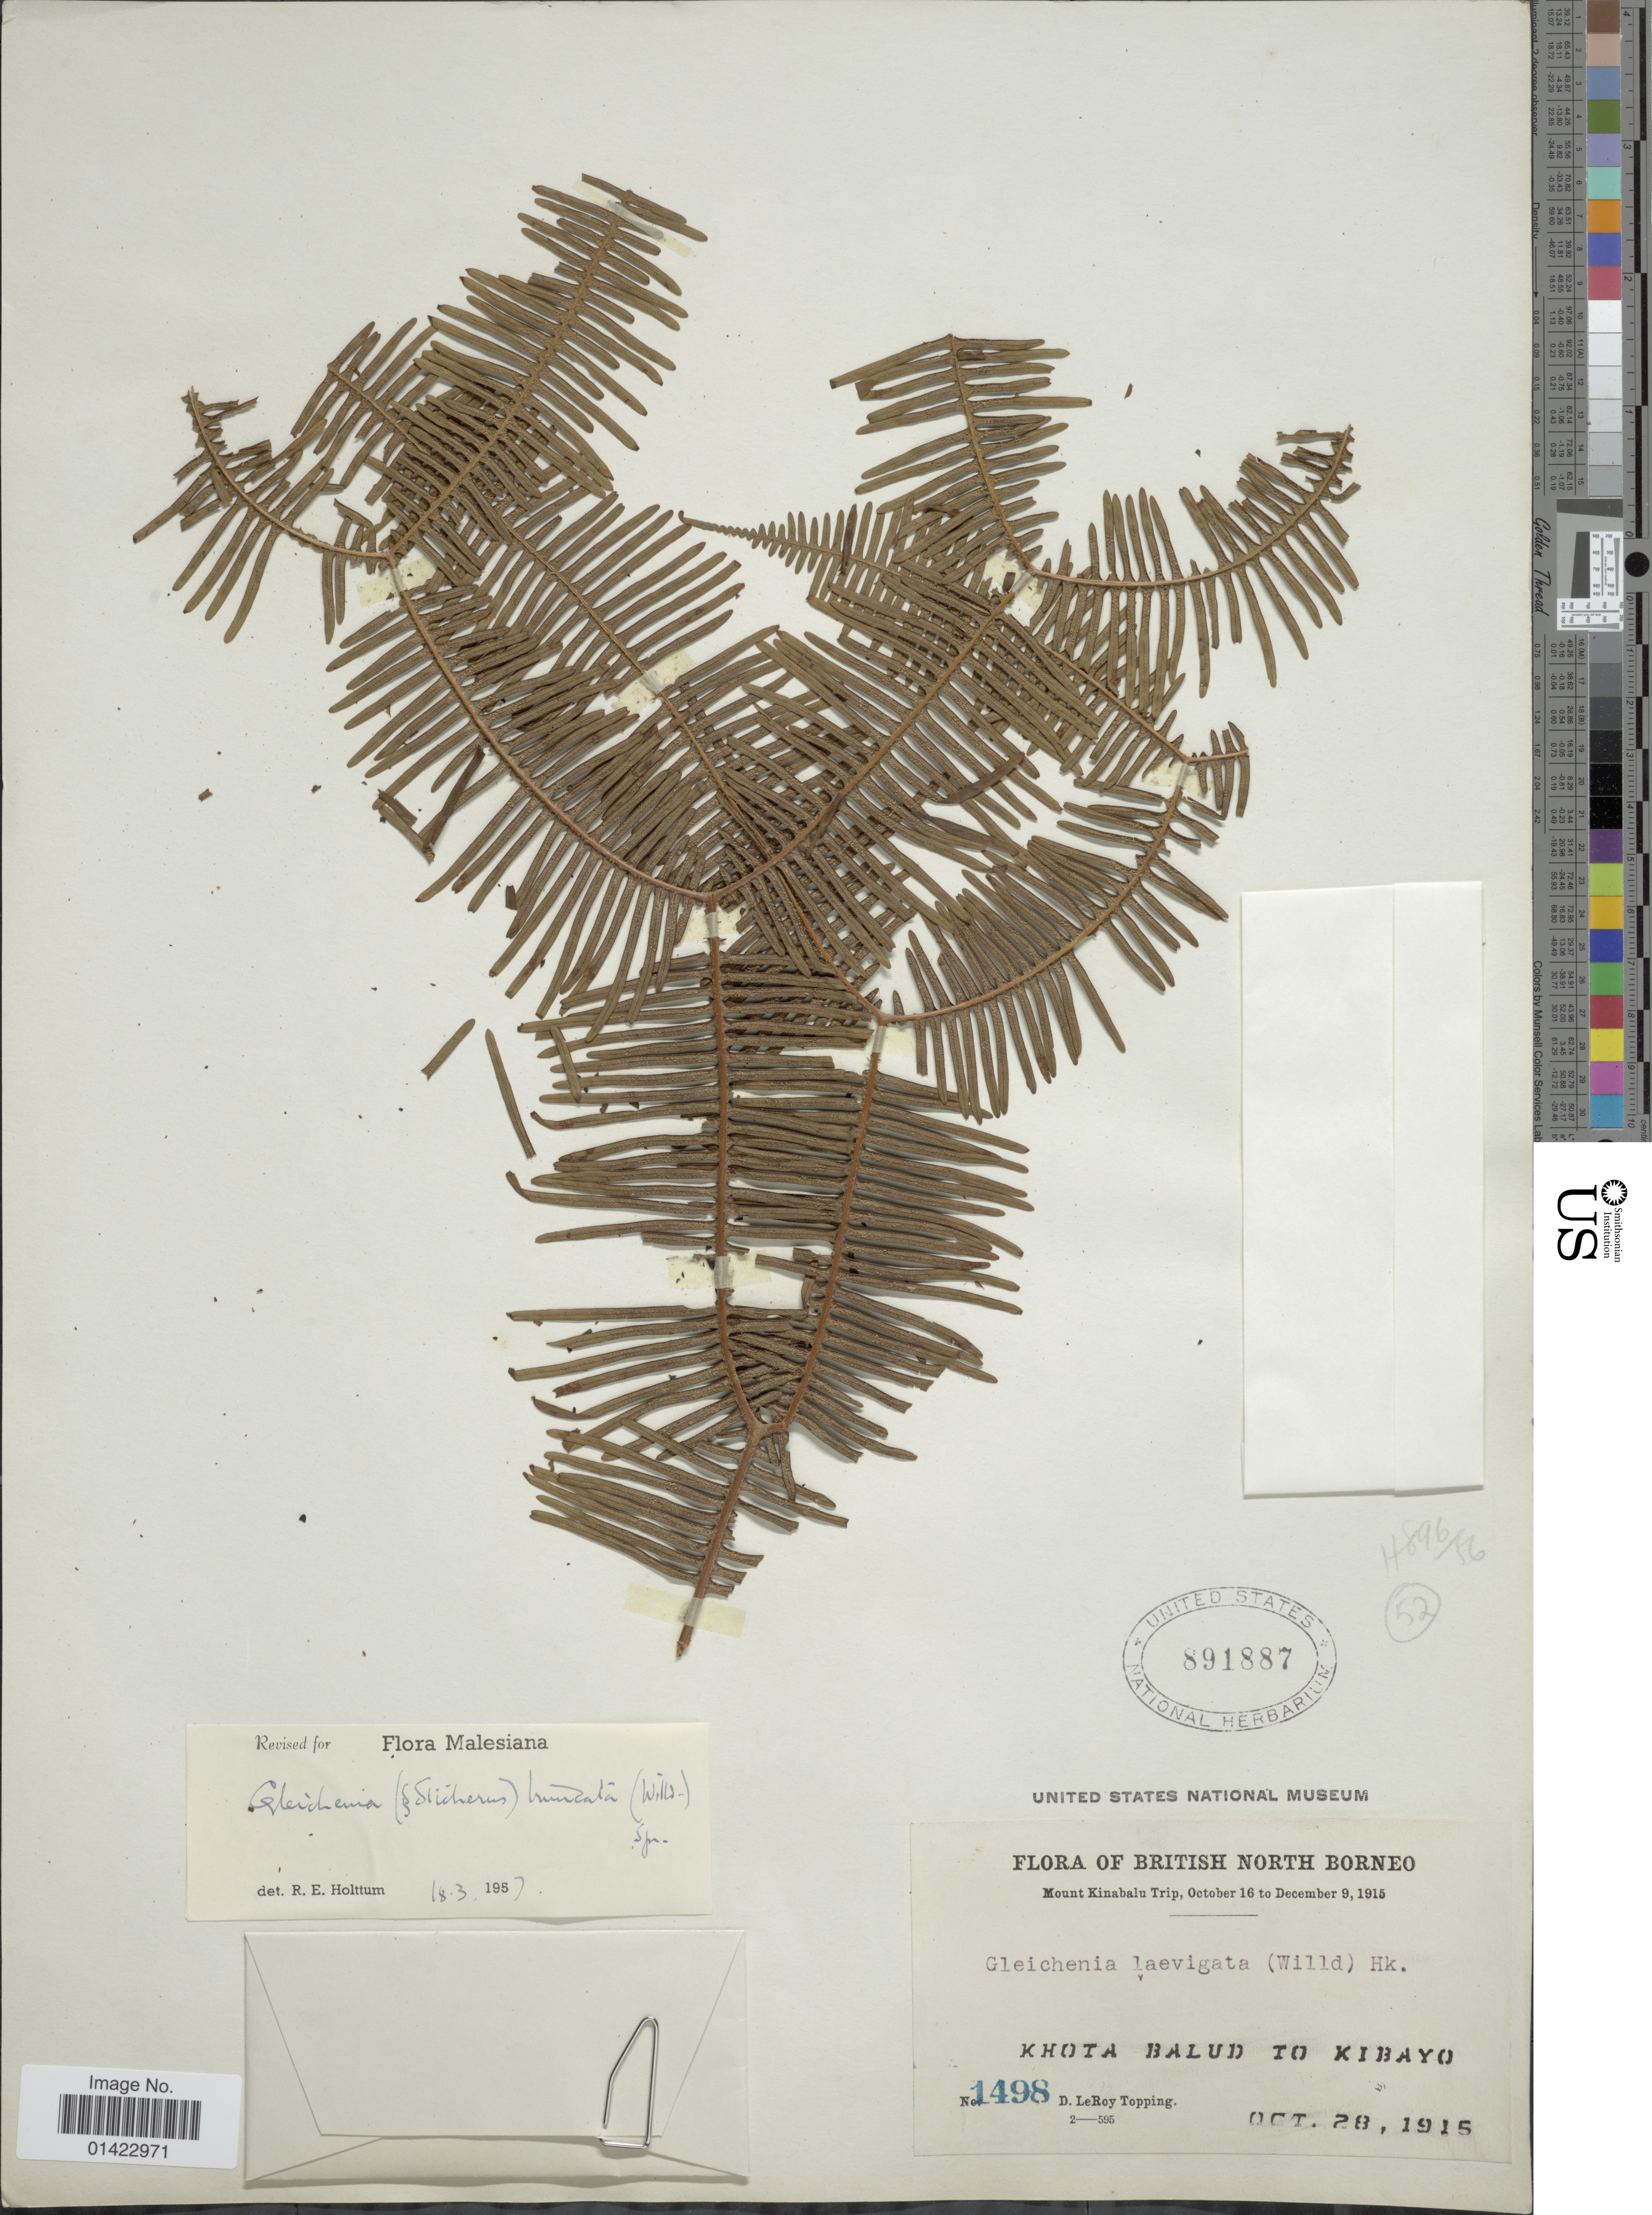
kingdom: Plantae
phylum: Tracheophyta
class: Polypodiopsida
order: Gleicheniales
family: Gleicheniaceae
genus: Sticherus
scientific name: Sticherus truncatus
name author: (Willd.) Nakai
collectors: D. L. Topping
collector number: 1498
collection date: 1915-10-28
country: Malaysia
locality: British North Borneo, Mount Kinabalu, Khota Balud to Kibayo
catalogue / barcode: US 891887